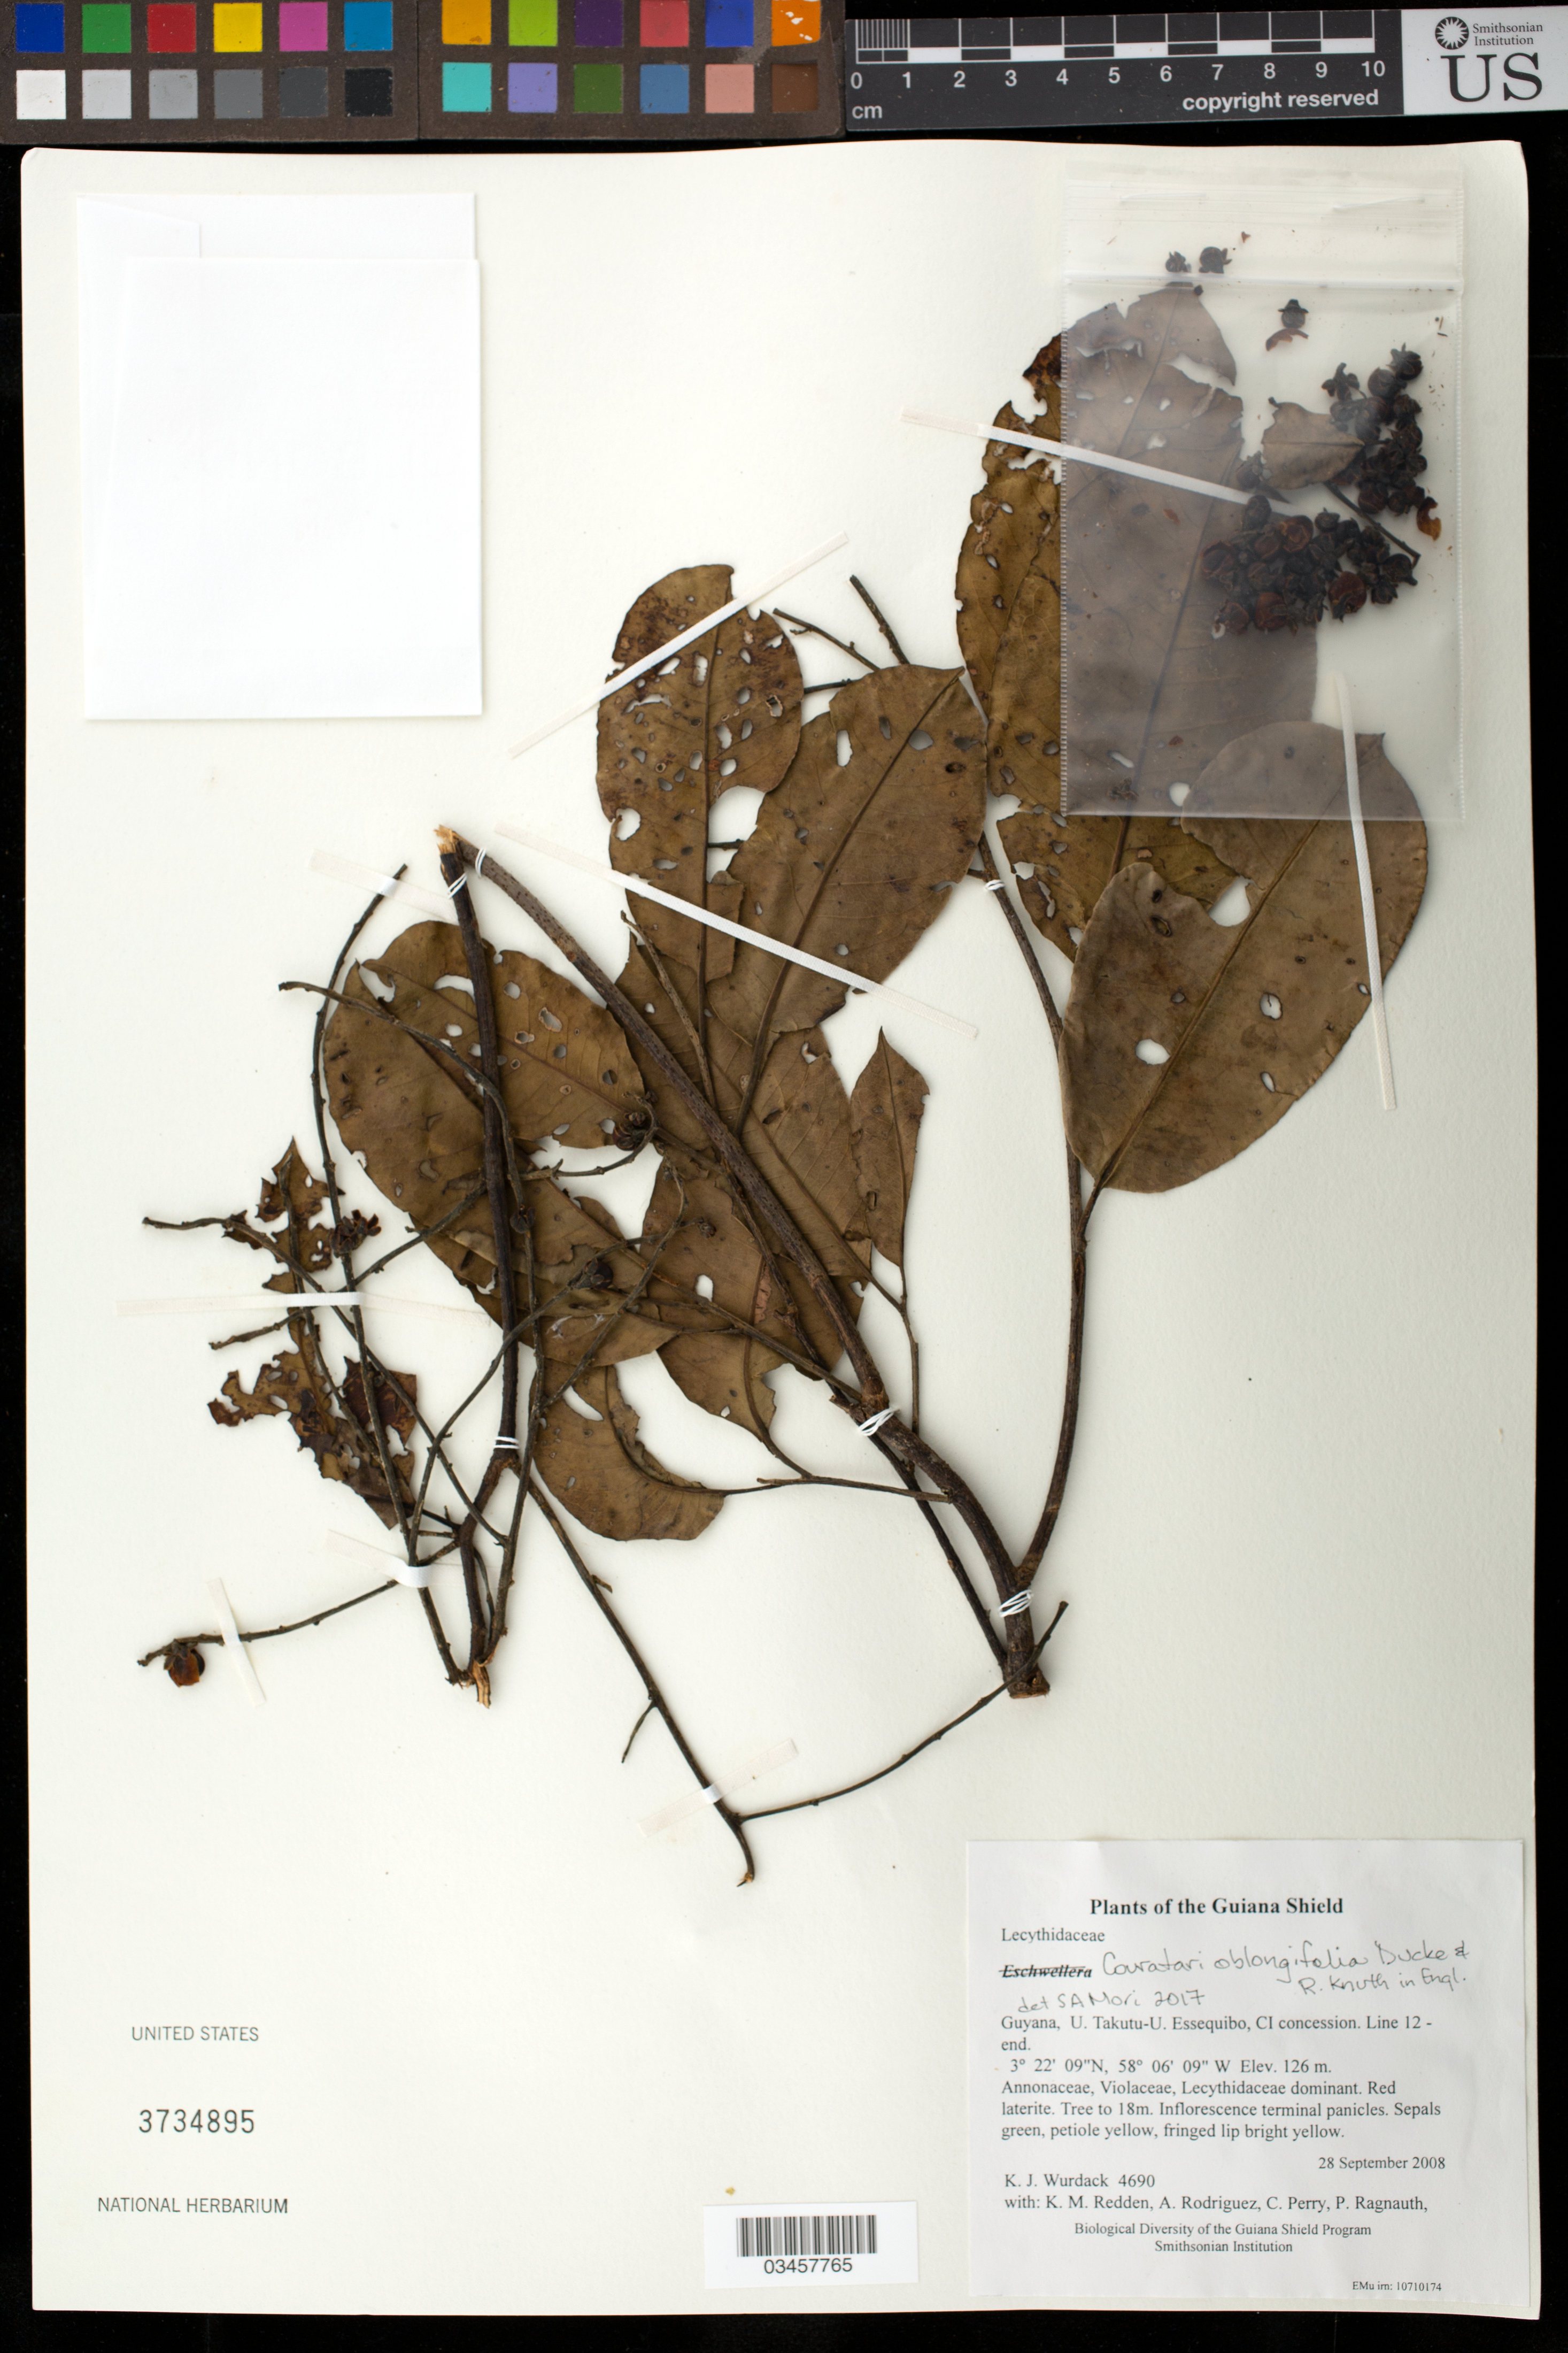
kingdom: Plantae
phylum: Tracheophyta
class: Magnoliopsida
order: Ericales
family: Lecythidaceae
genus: Couratari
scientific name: Couratari oblongifolia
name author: Ducke & R. Knuth in Engl.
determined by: Mori, Scott A.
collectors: K. Wurdack, K. M. Redden, A. Rodriguez, C. Perry, P. Ragnauth, H. James & H. Simon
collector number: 4690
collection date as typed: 28 September 2008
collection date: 2008-09-28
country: Guyana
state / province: U. Takutu-U. Essequibo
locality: CI concession. Line 12 - end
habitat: Annonaceae, Violaceae, Lecythidaceae dominant. Red laterite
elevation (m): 126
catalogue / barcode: US 3734895